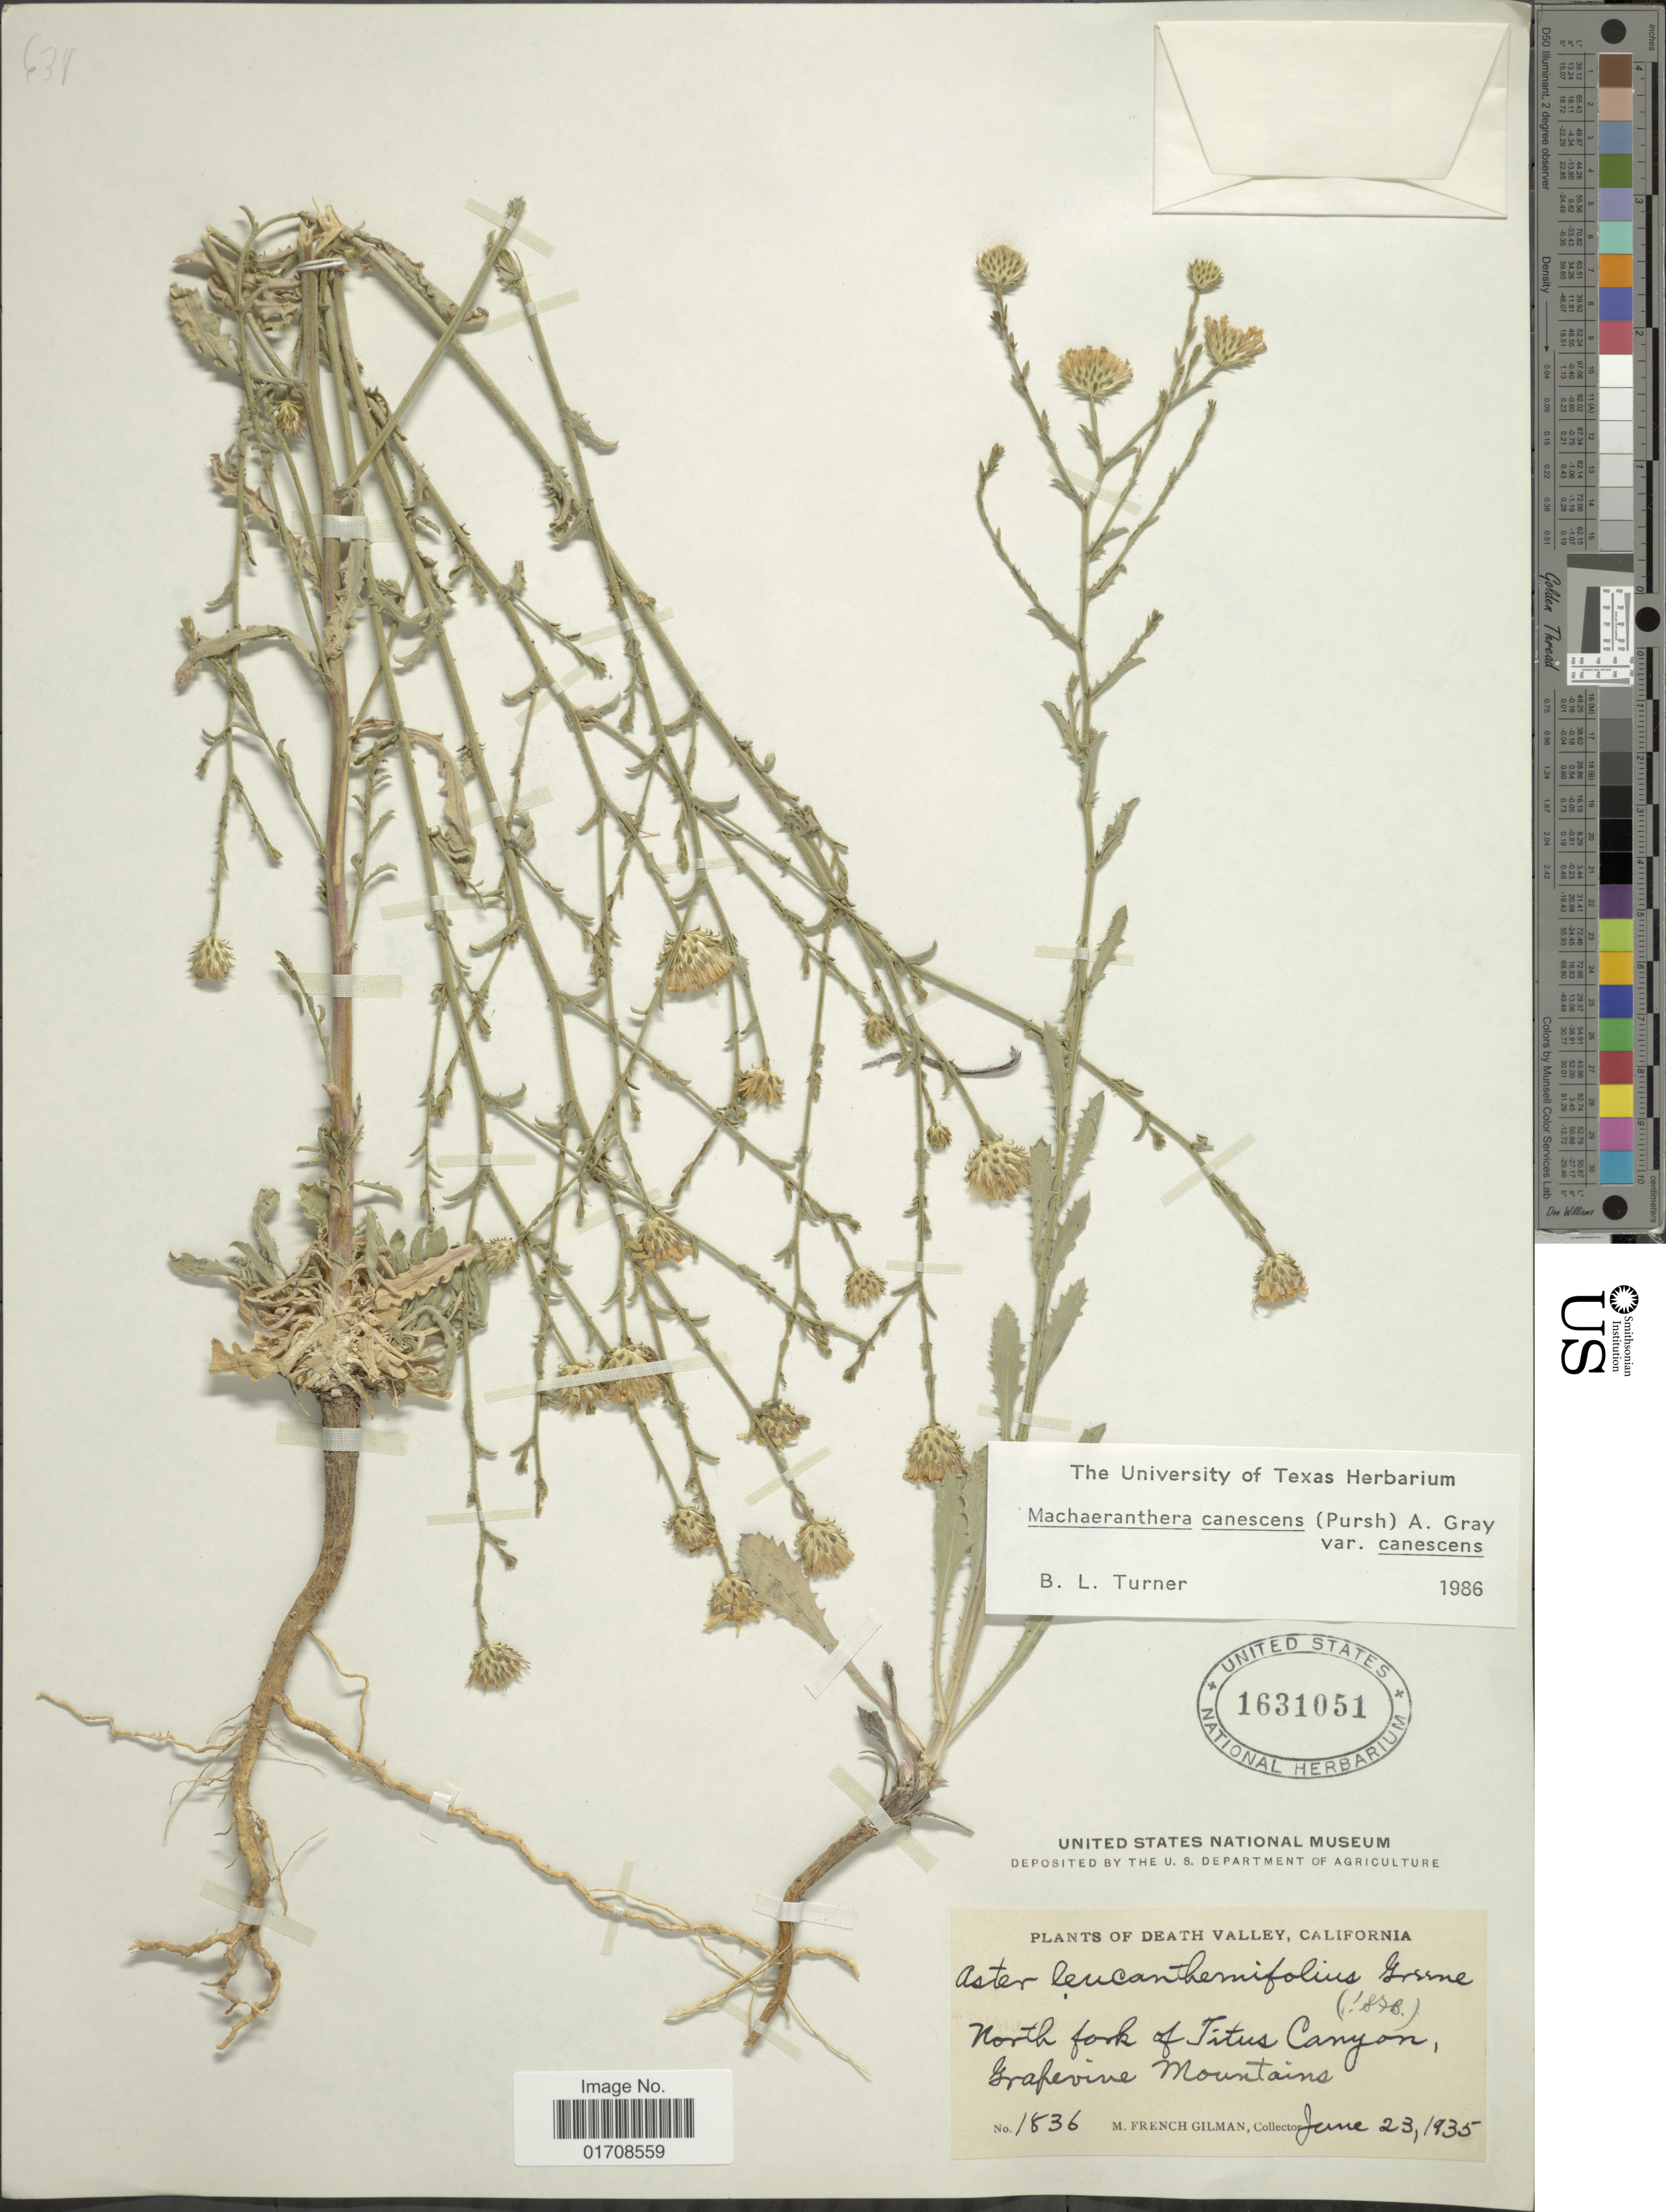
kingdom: Plantae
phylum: Tracheophyta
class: Magnoliopsida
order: Asterales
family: Asteraceae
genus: Machaeranthera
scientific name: Machaeranthera canescens var. canescens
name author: (Pursh) A. Gray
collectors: M. F. Gilman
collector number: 1836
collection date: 1935-06-23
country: United States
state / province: California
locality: Death Valley, North fork of Titus Canyon, Grapevine Mountains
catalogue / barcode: US 1631051